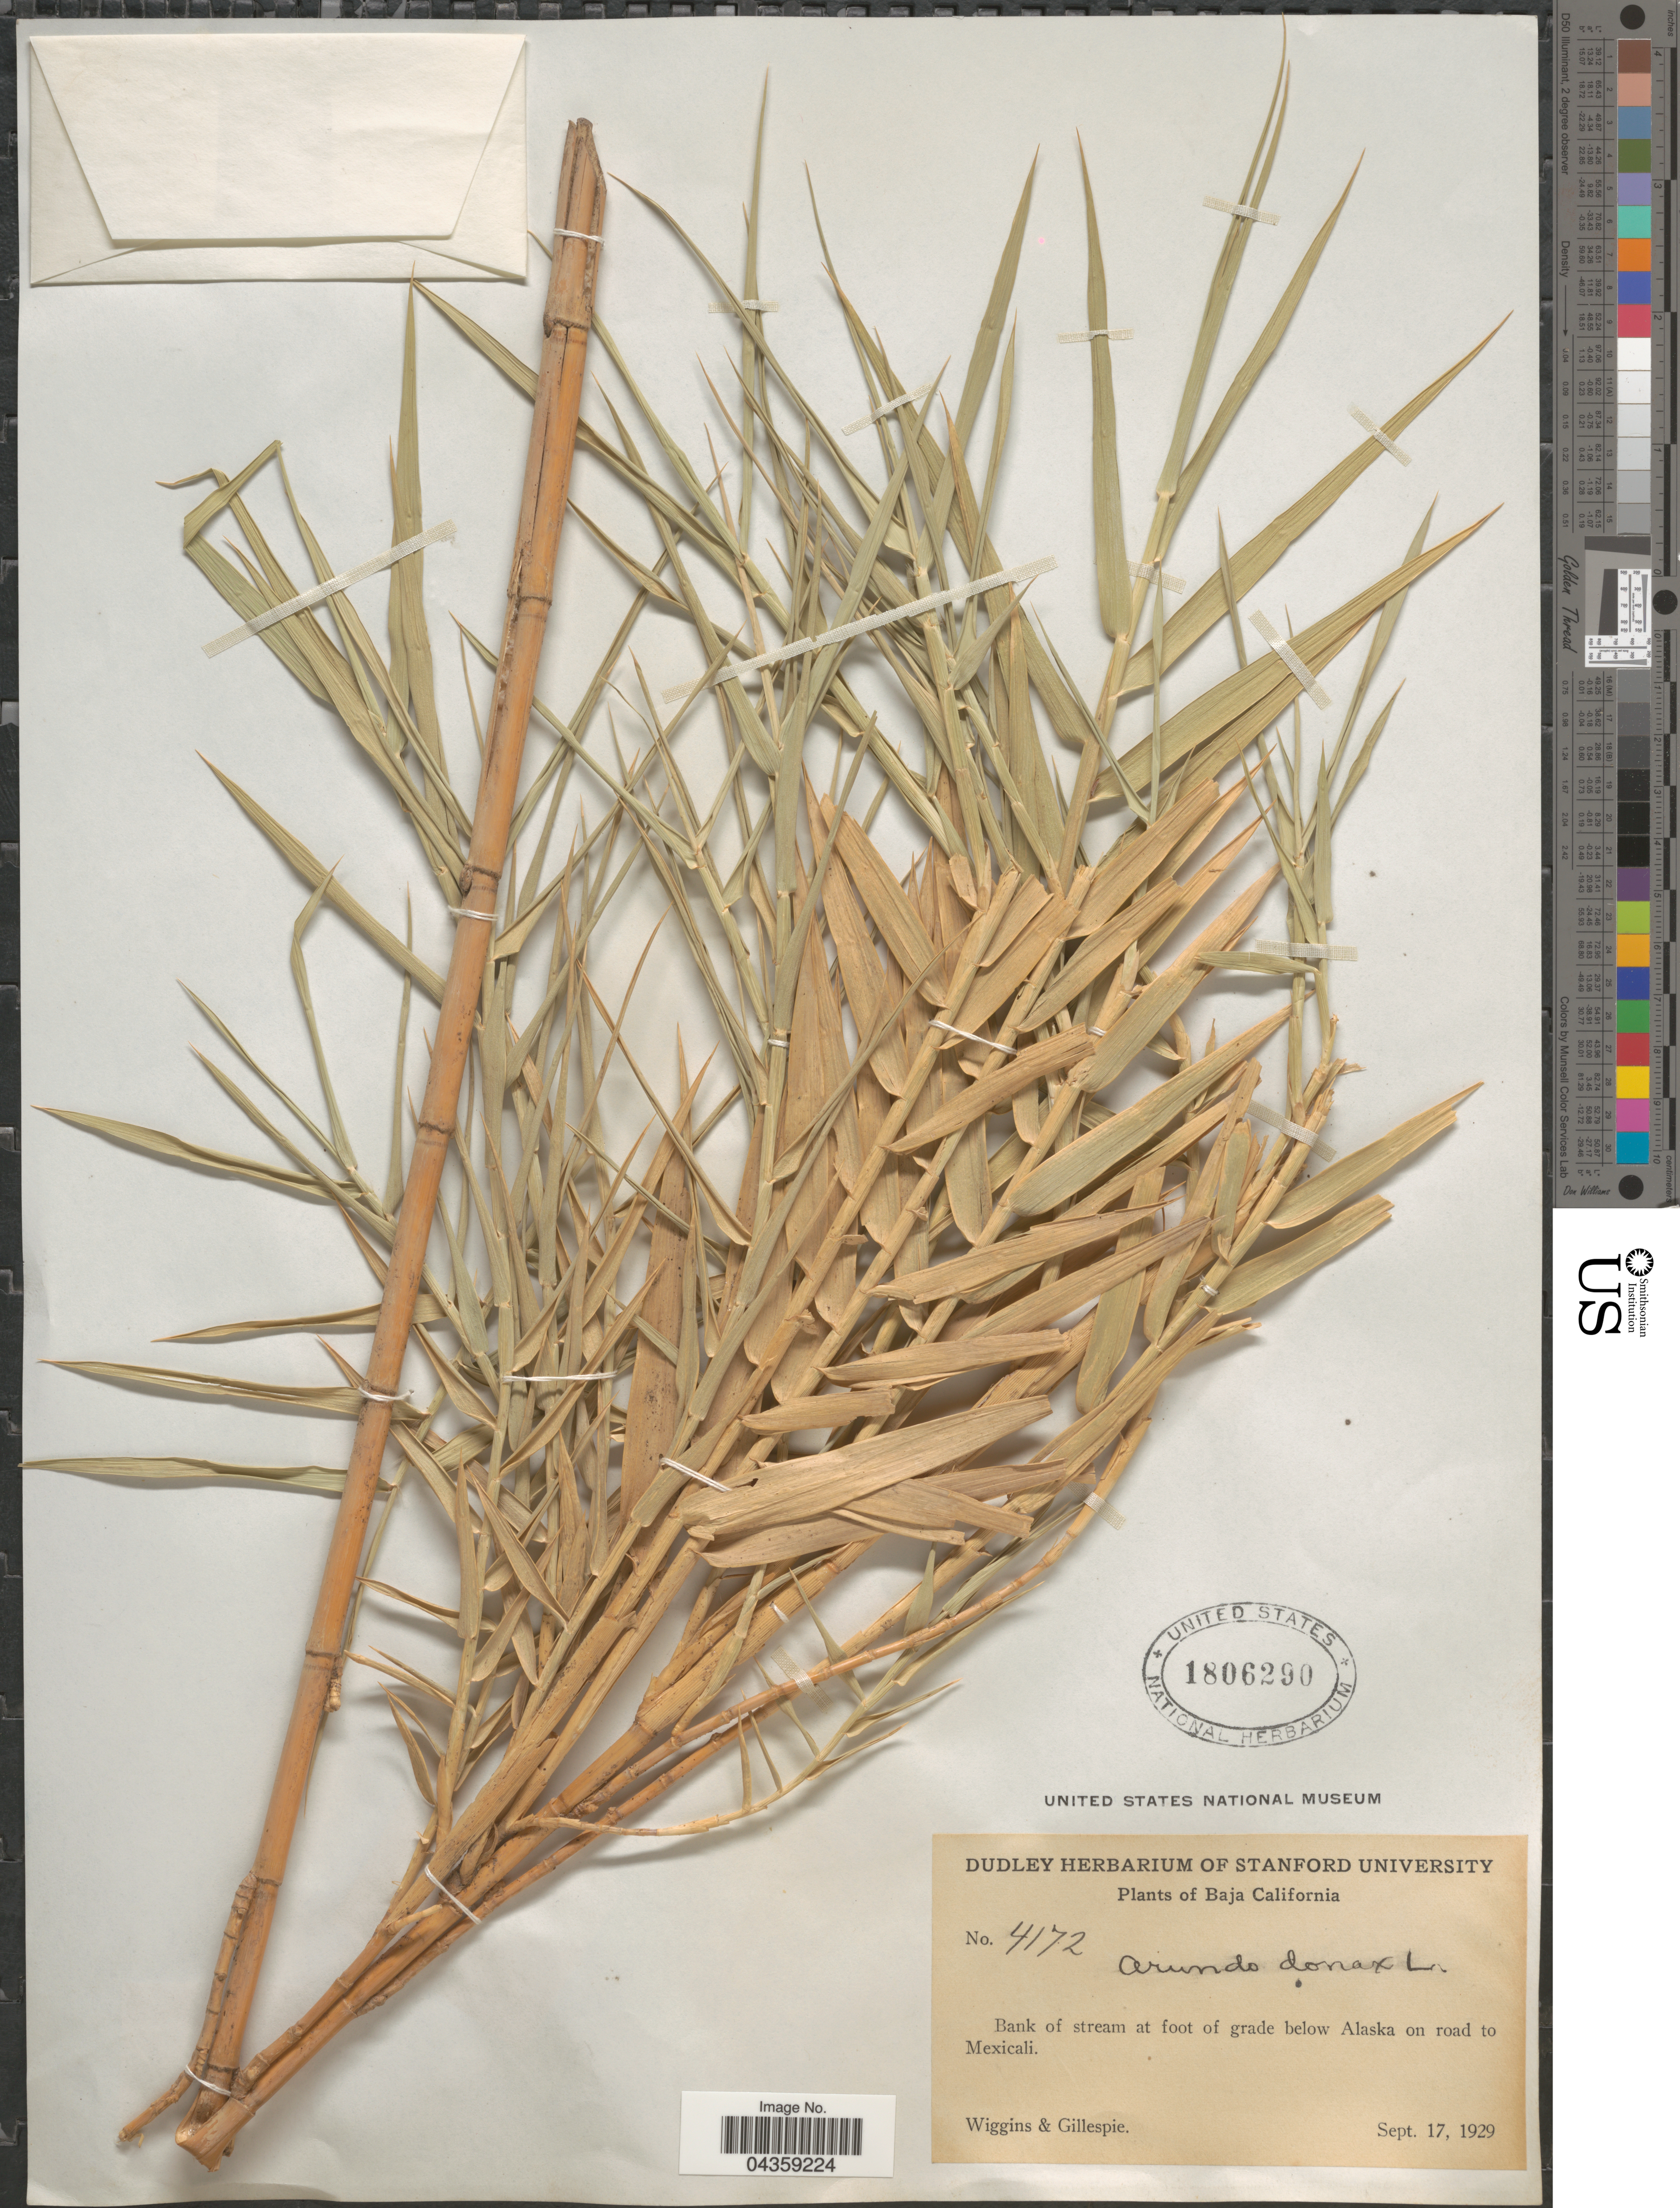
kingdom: Plantae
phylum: Tracheophyta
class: Liliopsida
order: Poales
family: Poaceae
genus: Arundo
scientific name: Arundo donax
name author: L.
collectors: -- Wiggins & -- Gillespie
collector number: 4172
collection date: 1929-09-17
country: Mexico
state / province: Baja California Norte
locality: Bank of stream at foot of grade below Alaska on road to Mexicali.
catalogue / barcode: US 1806290